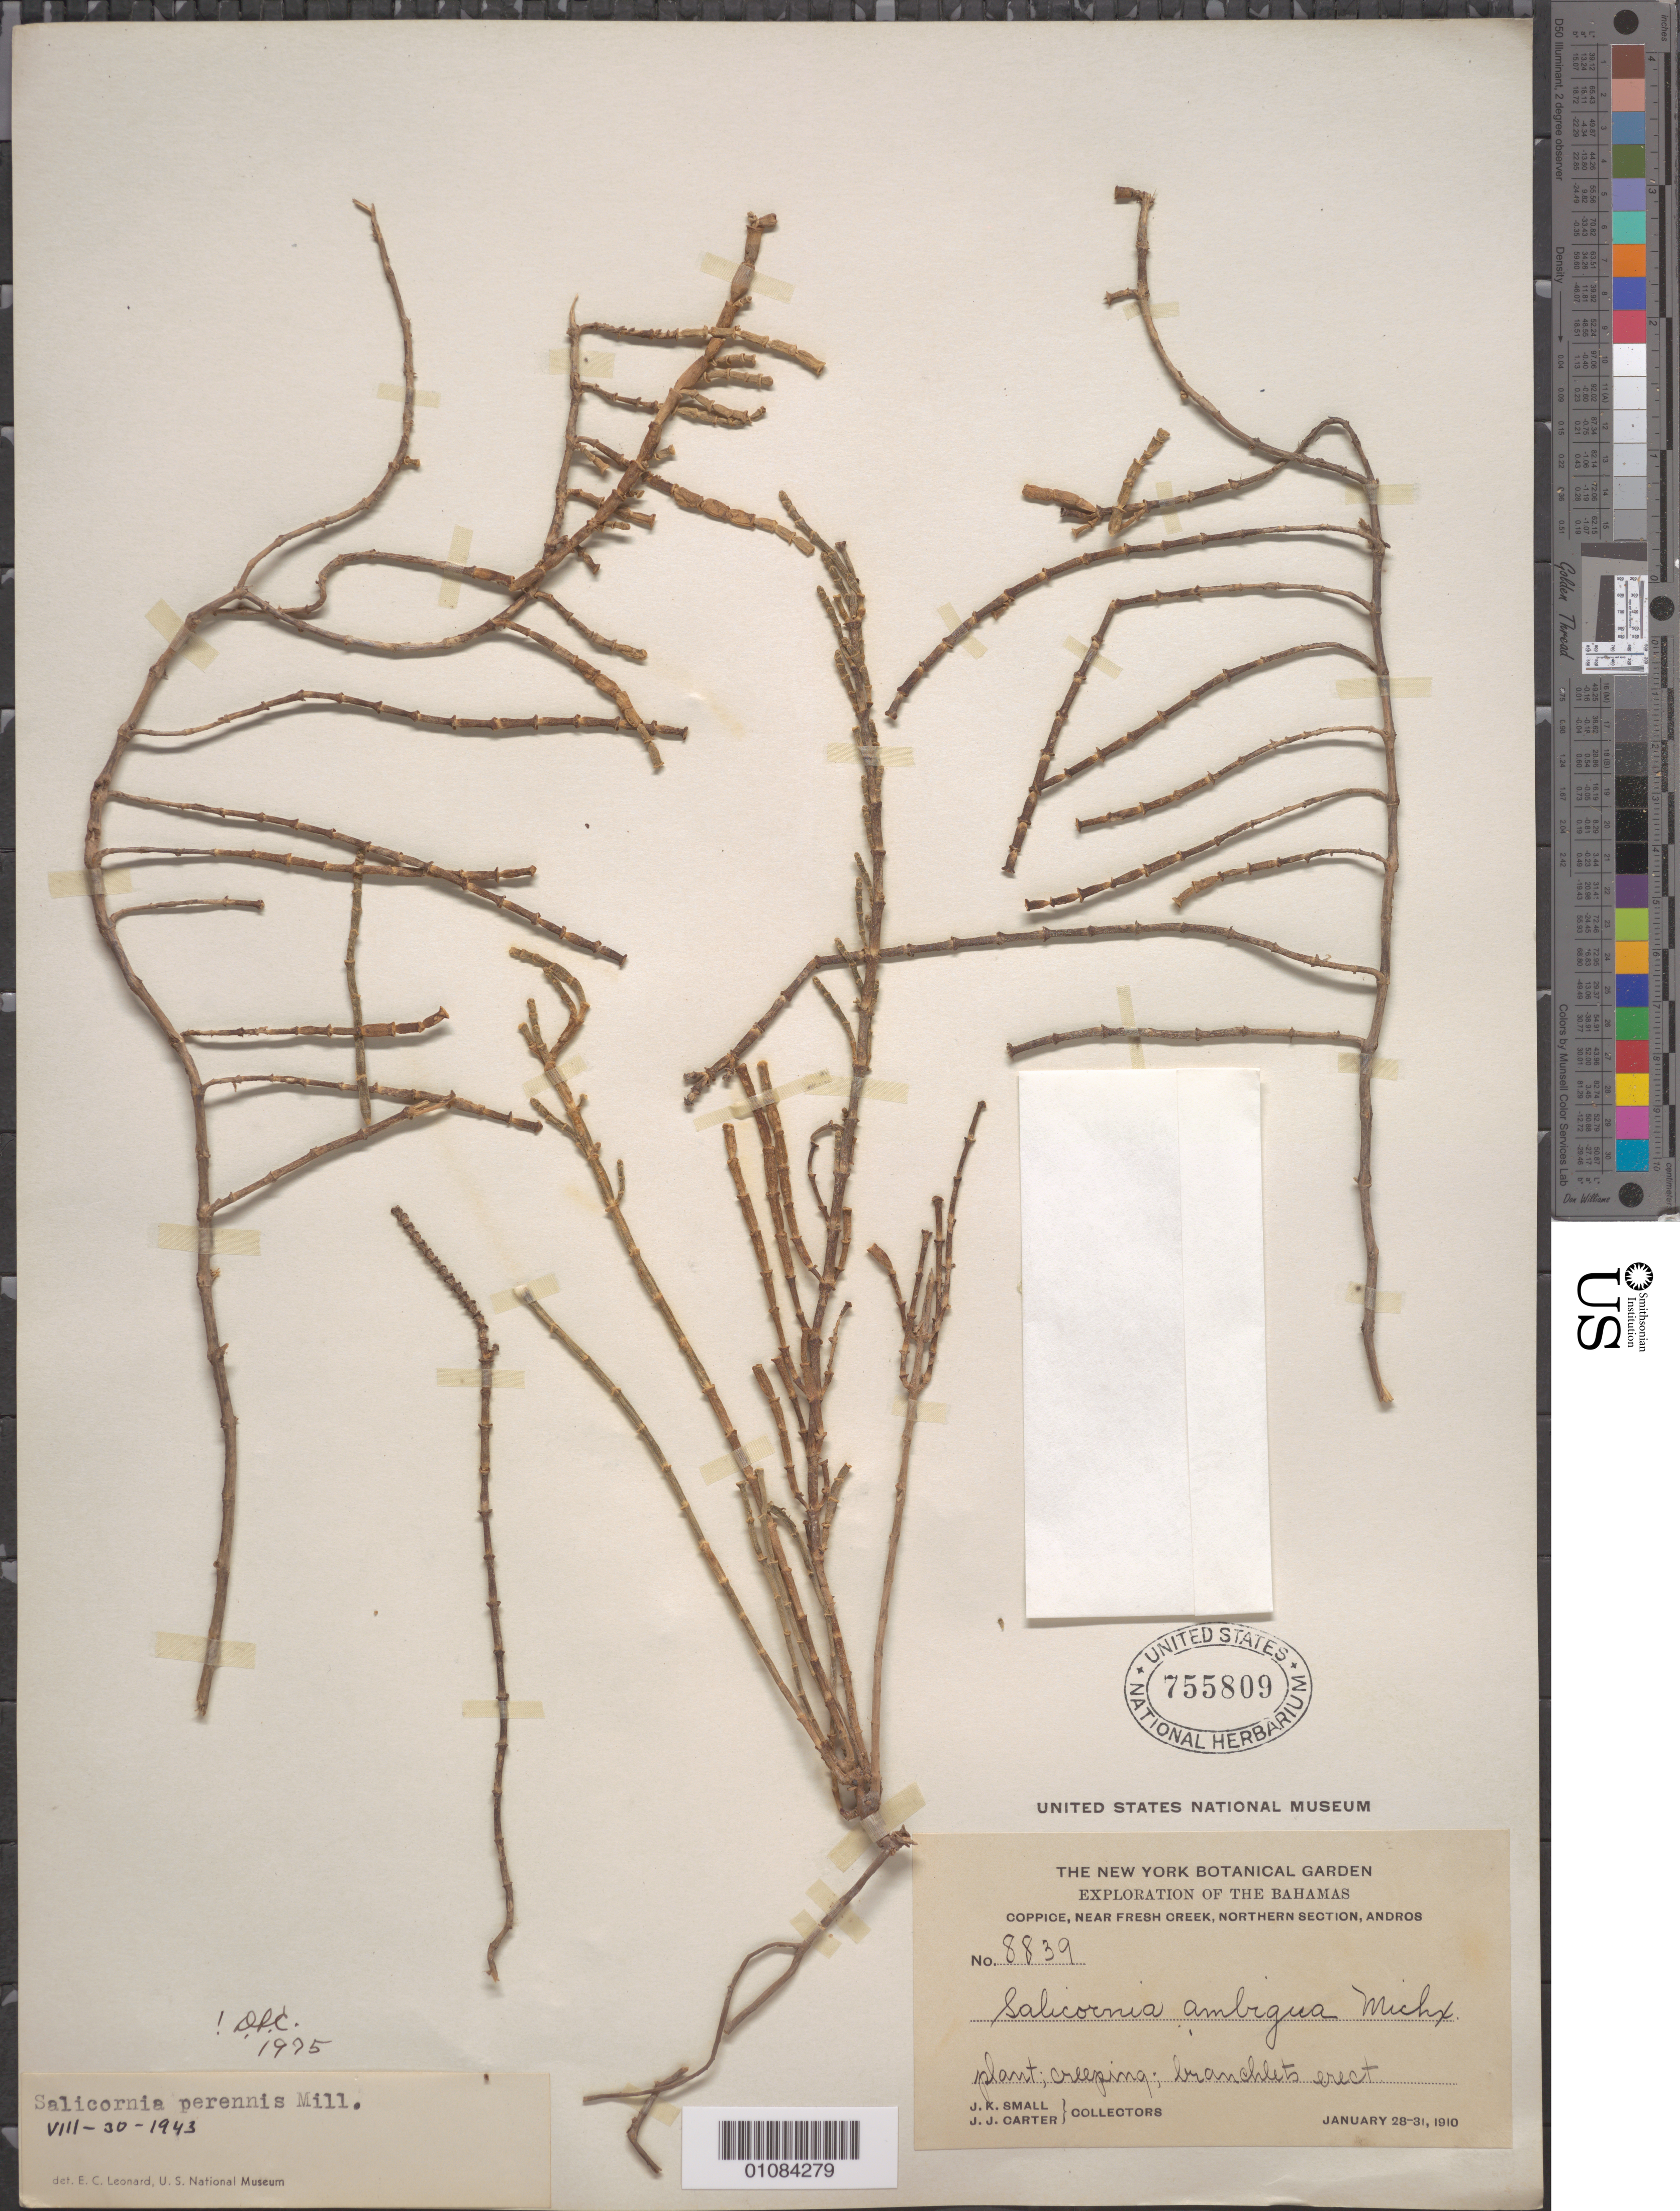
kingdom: Plantae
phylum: Tracheophyta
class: Magnoliopsida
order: Caryophyllales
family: Amaranthaceae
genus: Salicornia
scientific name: Salicornia perennis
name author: Mill.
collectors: J. K. Small & J. J. Carter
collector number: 8839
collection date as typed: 28 Jan 1910 to 31 Jan 1910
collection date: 1910-01-28/1910-01-31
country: Bahamas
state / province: North Andros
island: Andros I.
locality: Andros, northern section, near Fresh Creek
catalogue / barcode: US 755809